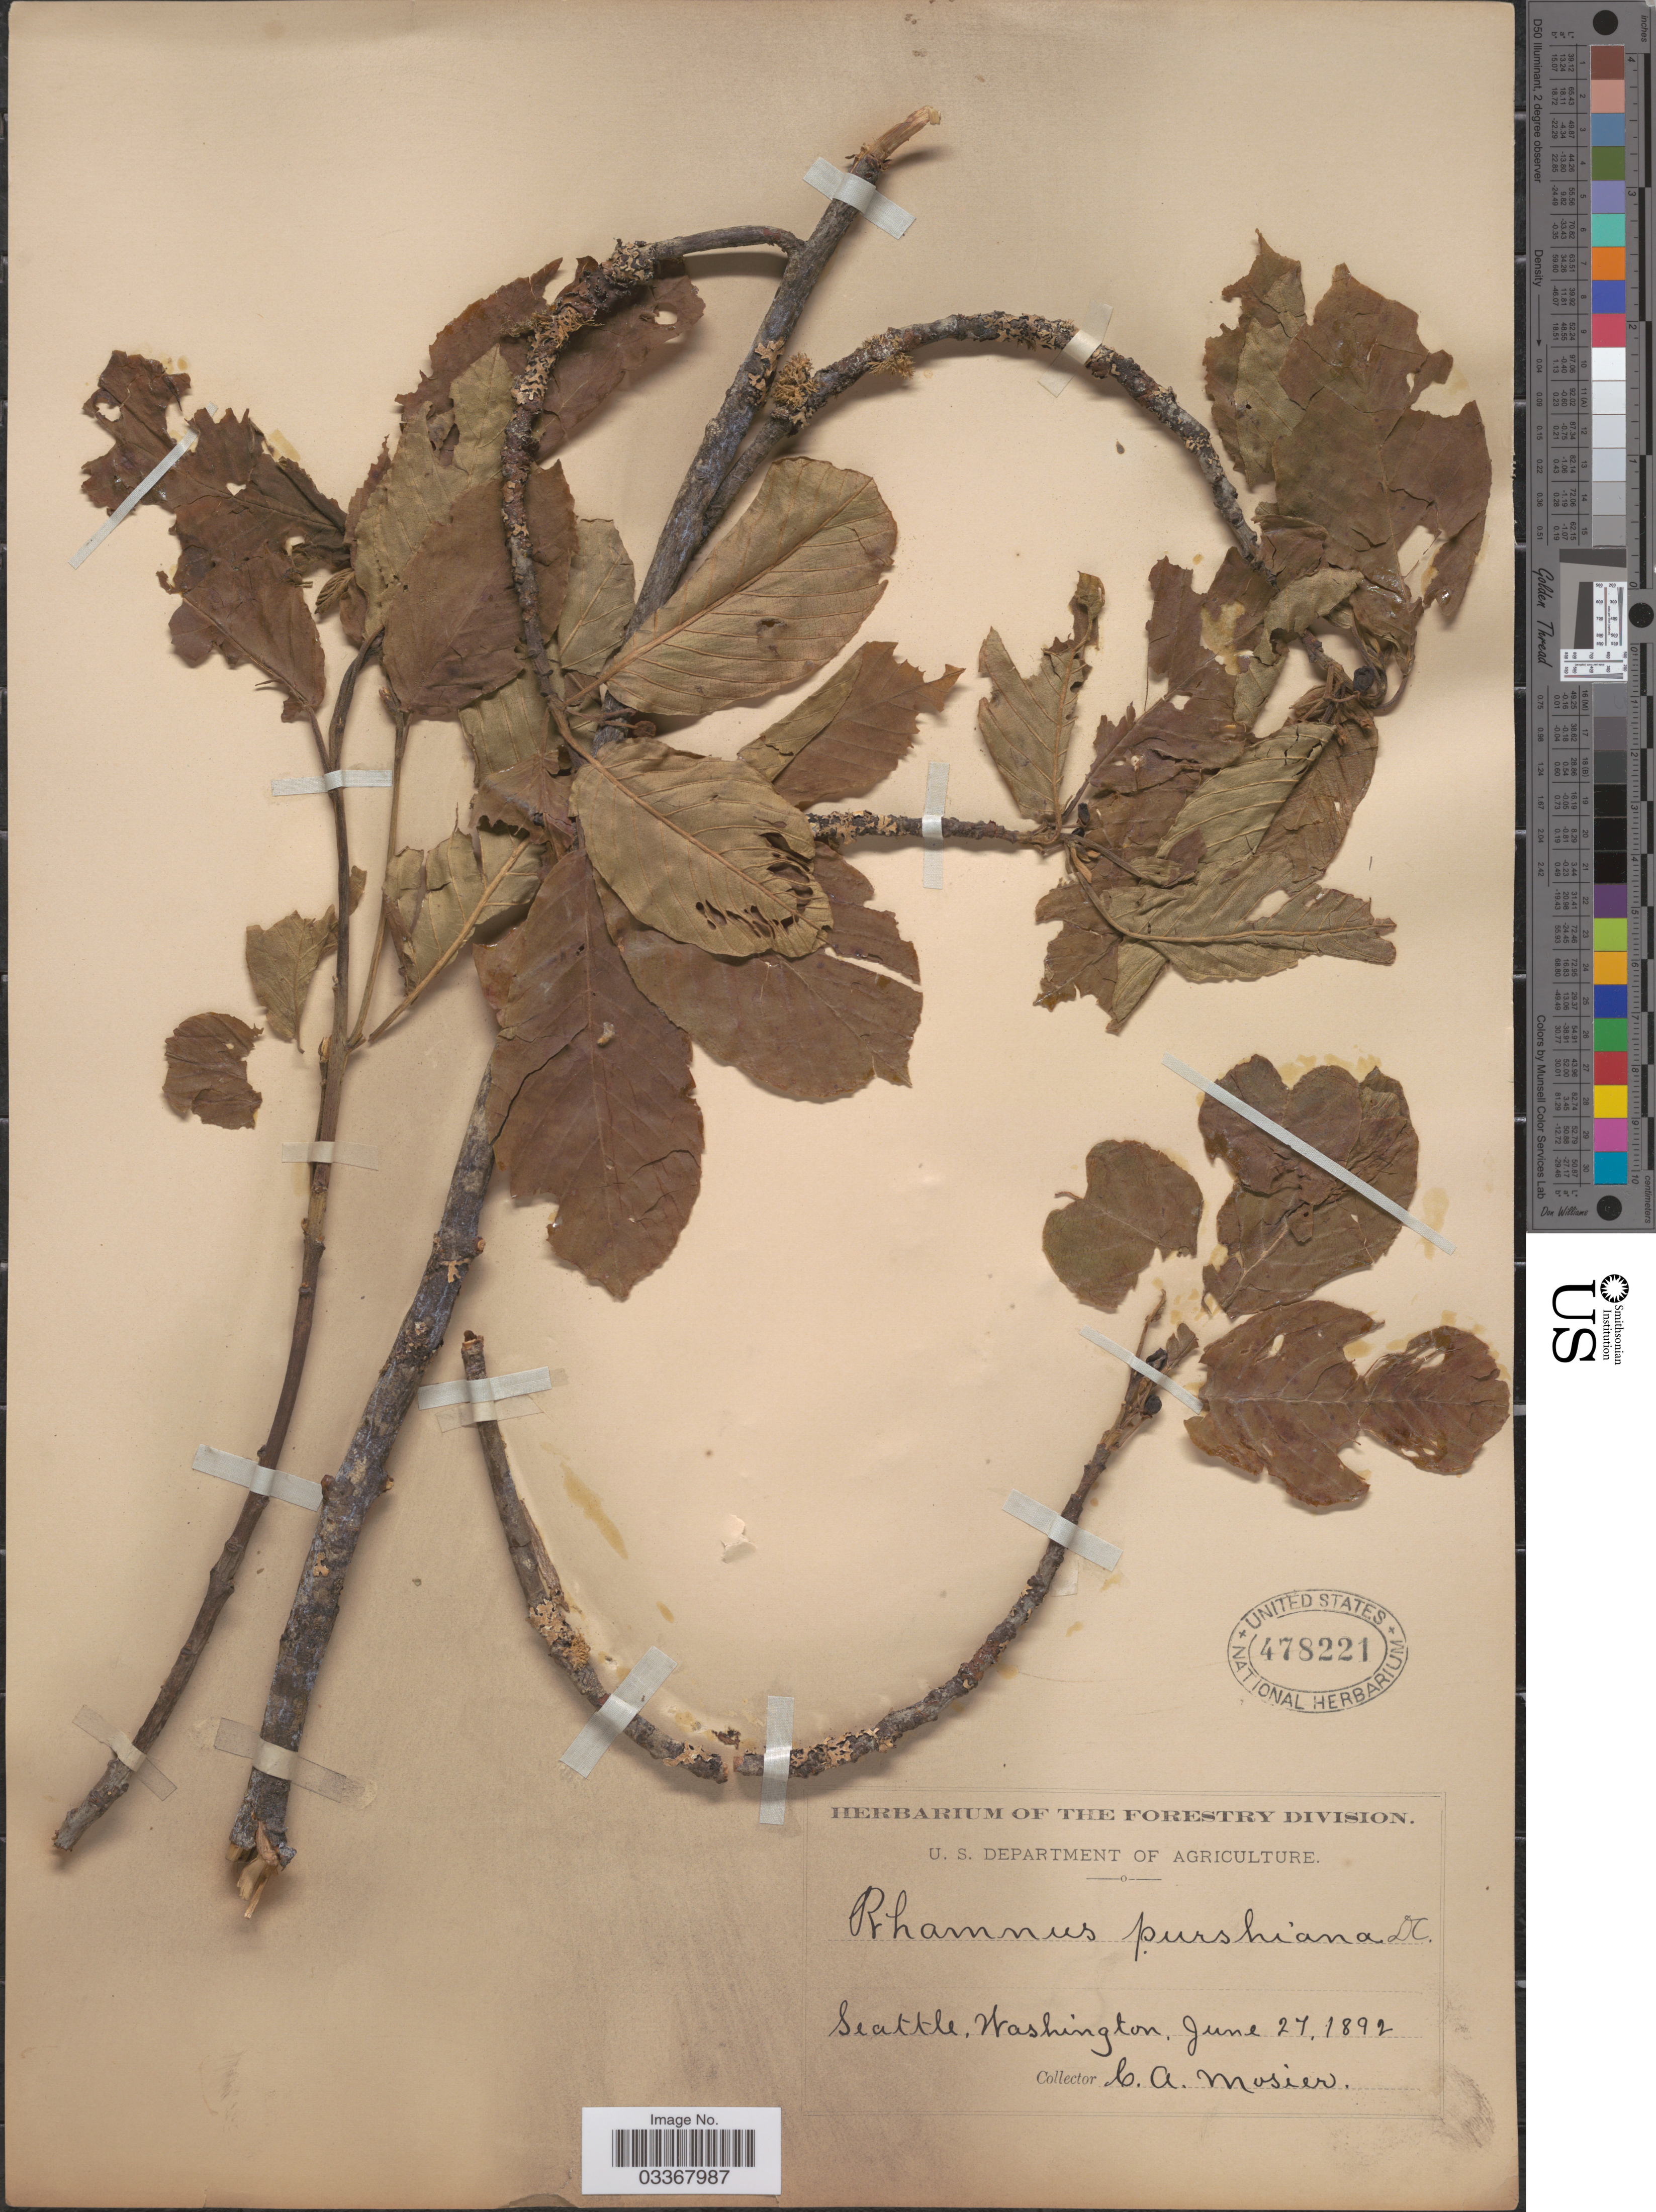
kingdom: Plantae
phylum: Tracheophyta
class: Magnoliopsida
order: Rosales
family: Rhamnaceae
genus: Frangula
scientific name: Frangula purshiana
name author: (DC.) A. Gray ex J.G. Cooper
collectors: C. A. Mosier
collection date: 1892-06-27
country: United States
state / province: Washington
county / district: King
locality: Seattle.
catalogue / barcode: US 478221